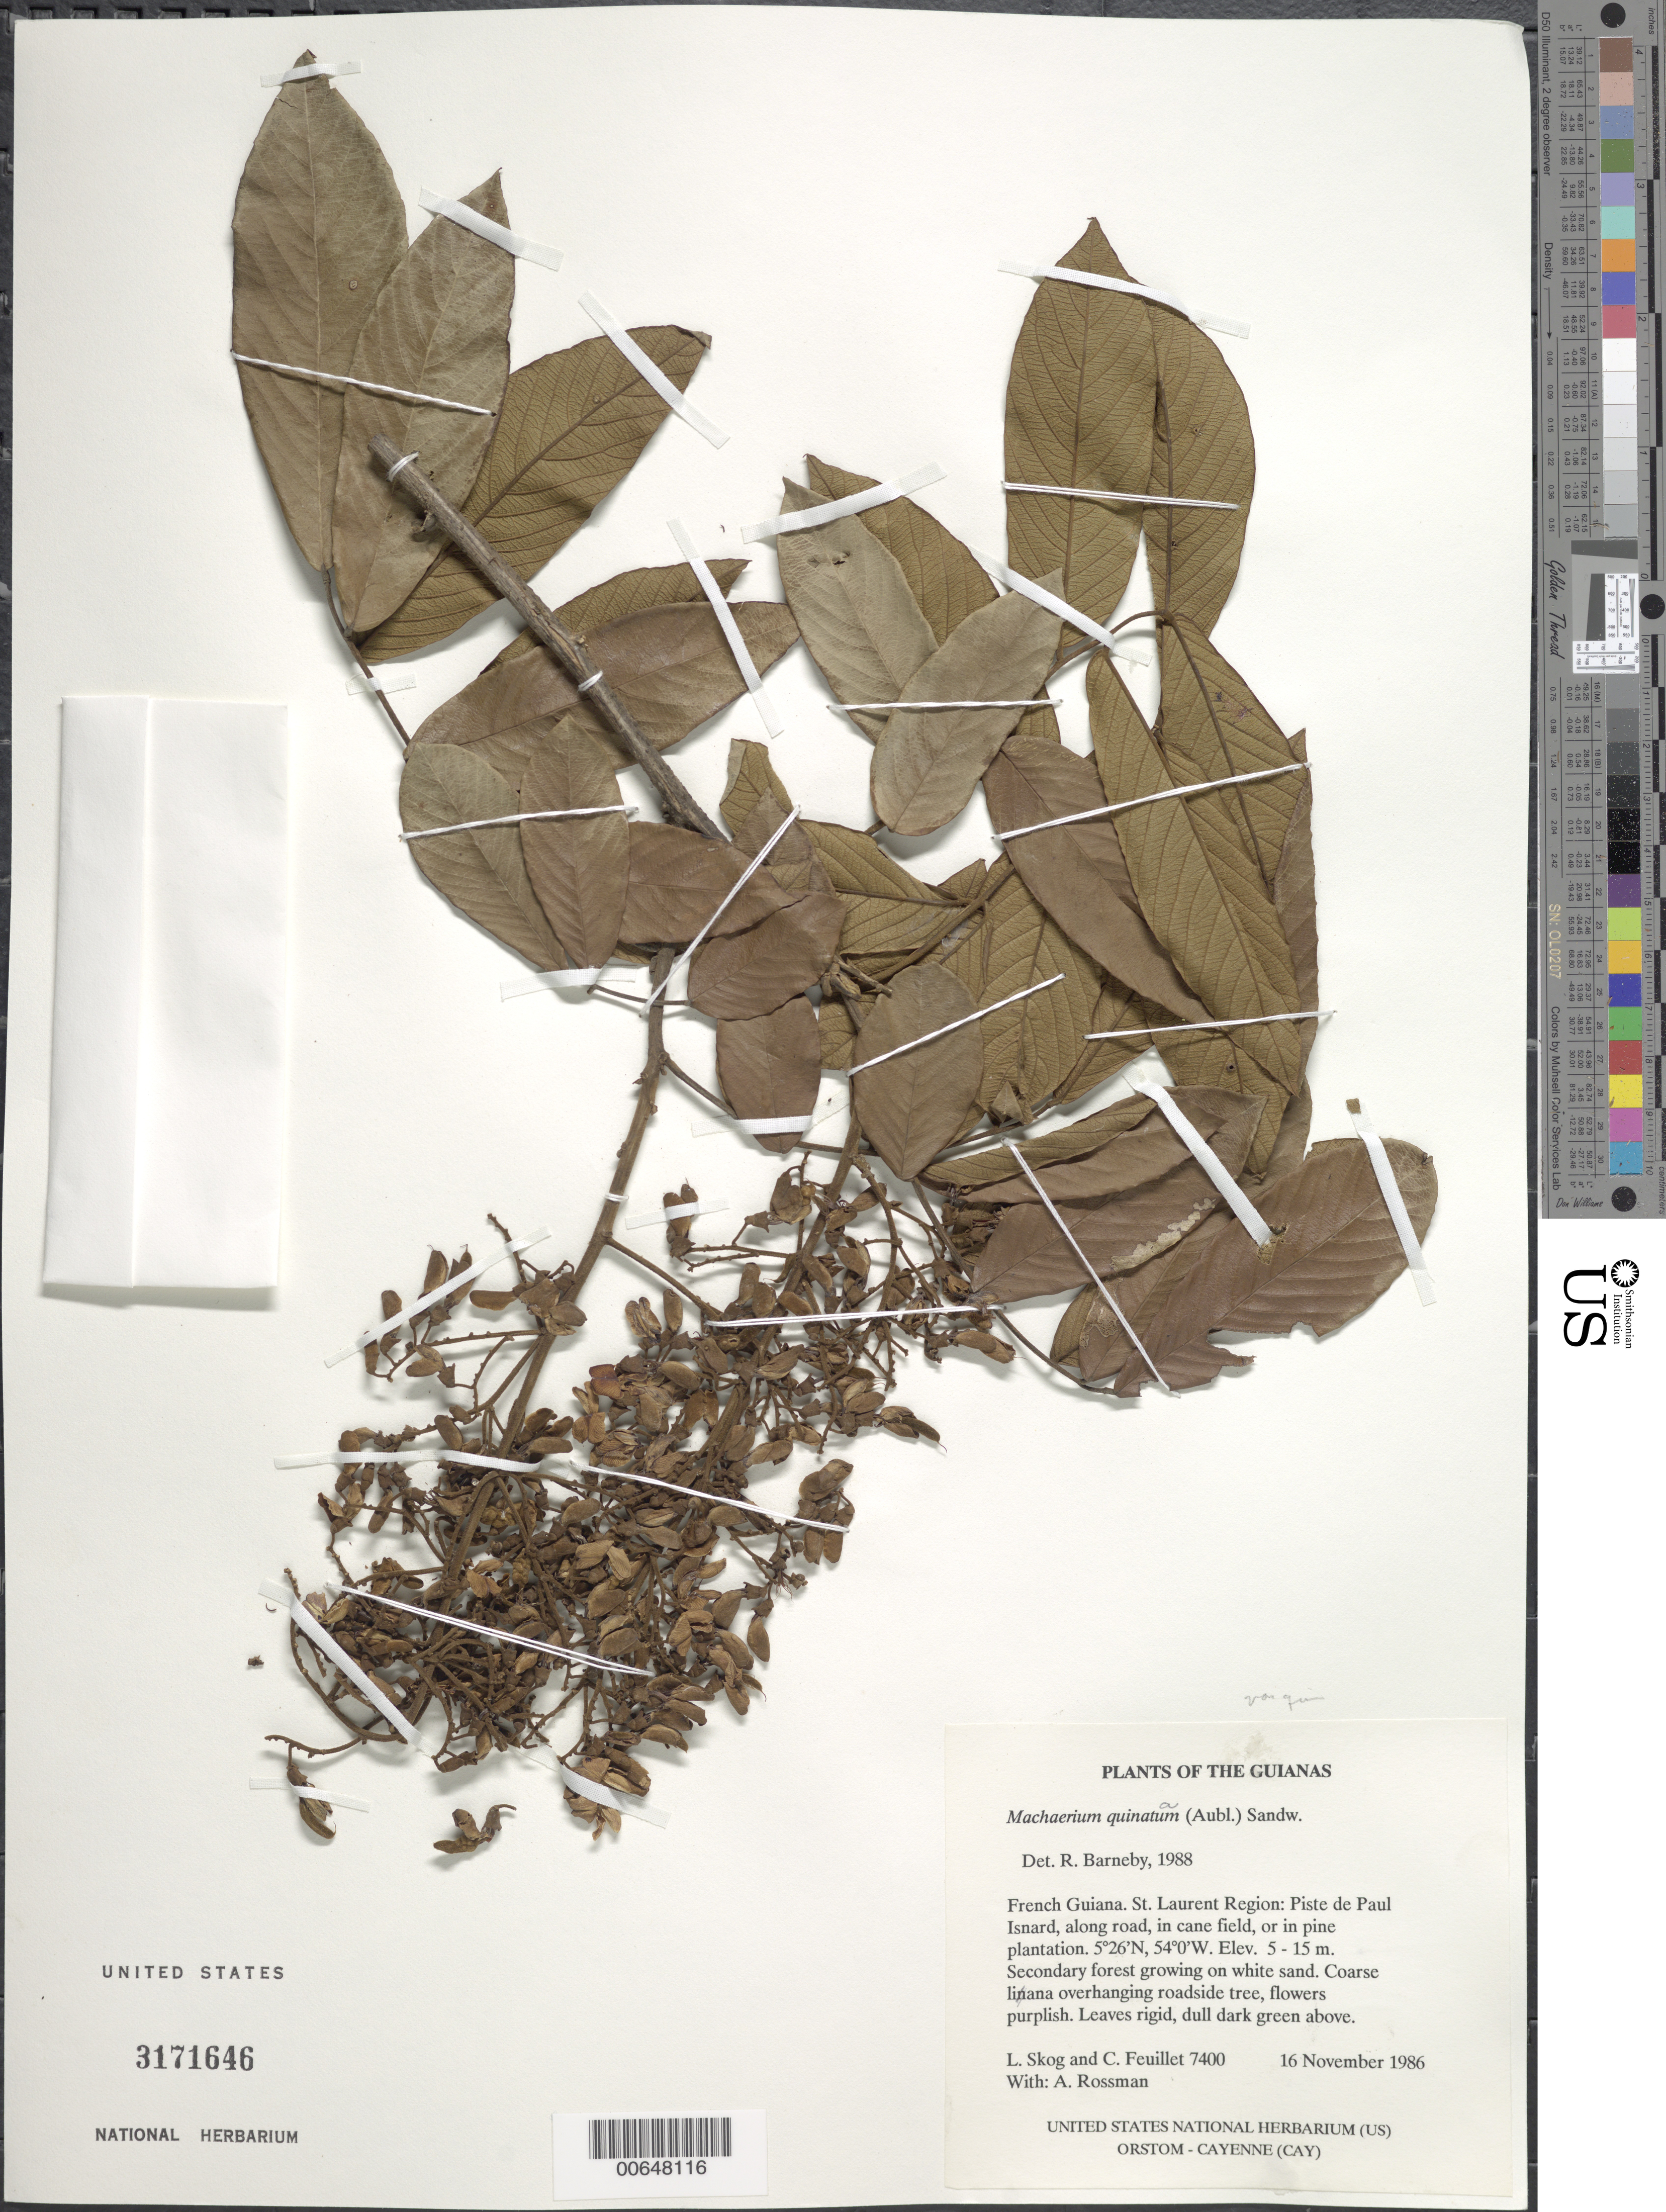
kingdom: Plantae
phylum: Tracheophyta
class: Magnoliopsida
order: Fabales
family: Fabaceae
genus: Machaerium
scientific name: Machaerium quinatum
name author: (Aubl.) Sandwith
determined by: Barneby, Rupert C., (NY)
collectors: L. E. Skog, C. Feuillet & A. Rossman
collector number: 7400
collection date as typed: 16 November 1986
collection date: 1986-11-16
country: French Guiana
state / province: Saint-Laurent-du-Maroni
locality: Piste de Paul Isnard, along road, in cane field, or in pine plantation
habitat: Secondary forest growing on white sand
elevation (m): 5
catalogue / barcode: US 3171646